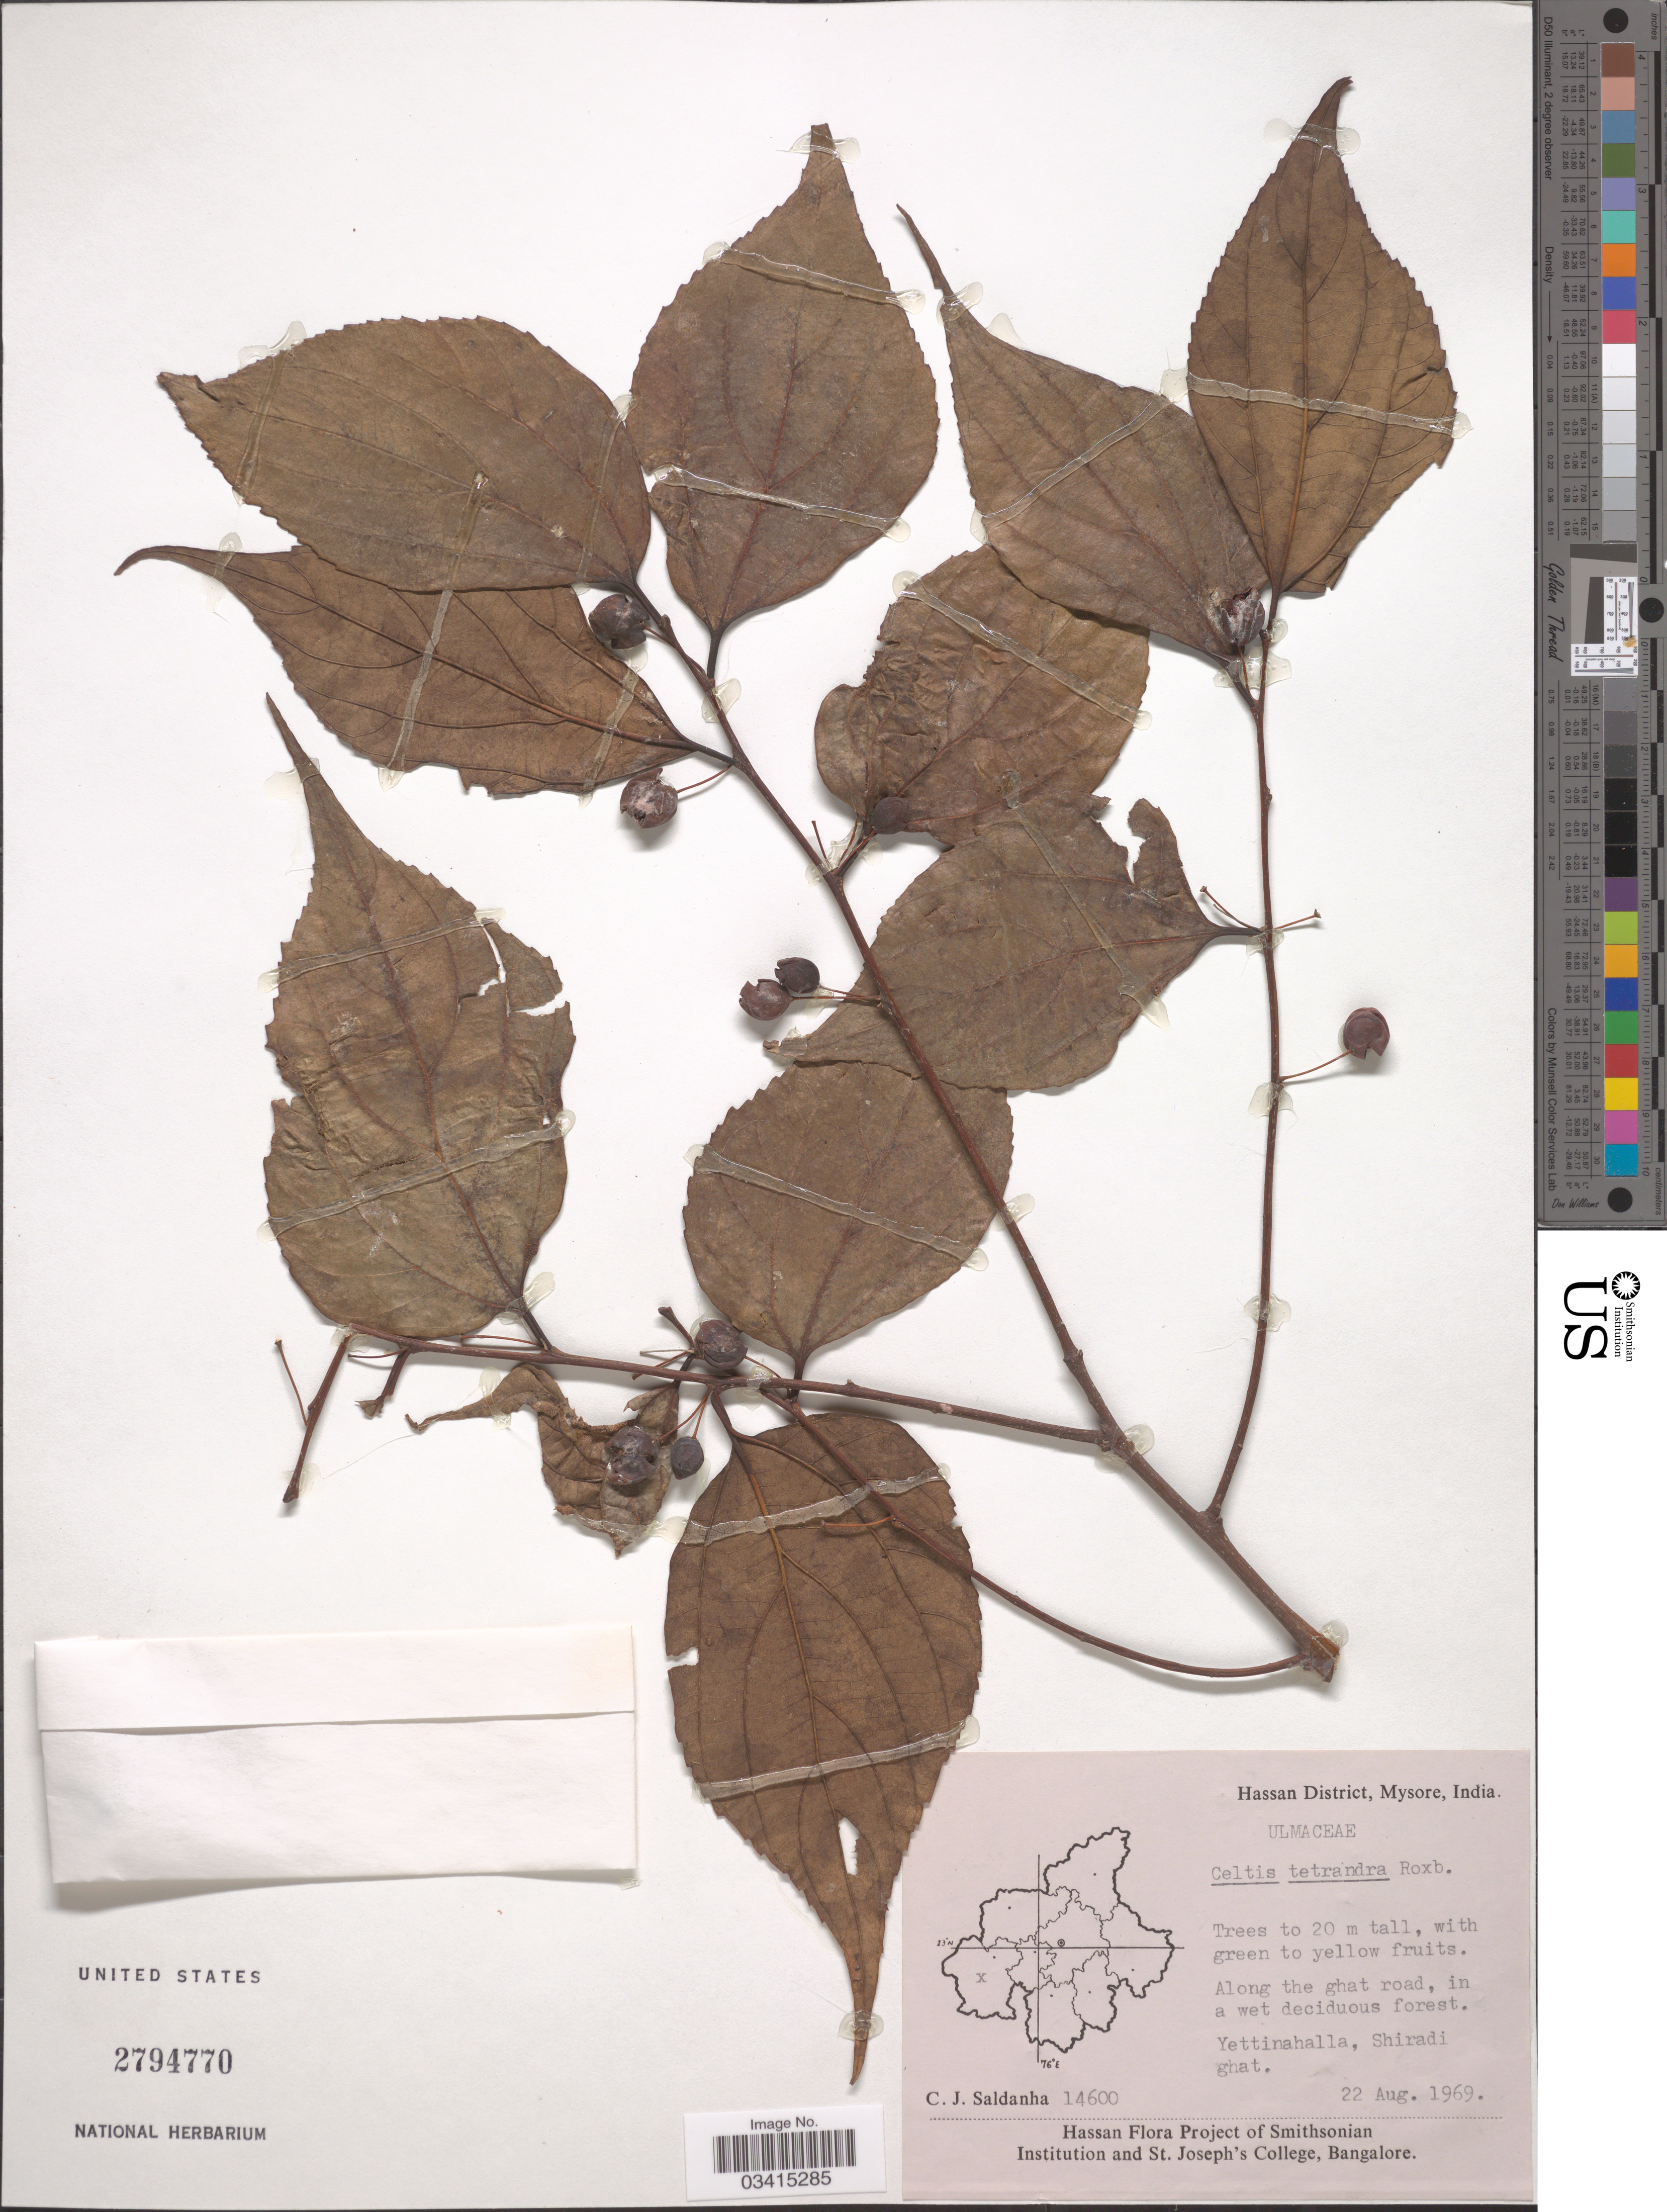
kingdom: Plantae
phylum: Tracheophyta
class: Magnoliopsida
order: Rosales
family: Cannabaceae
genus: Celtis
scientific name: Celtis tetrandra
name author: Roxb.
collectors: C. J. Saldanha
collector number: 14600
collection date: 1969-08-22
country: India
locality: Hassan District, Mysore. Yettinahalla, Shiradi ghat.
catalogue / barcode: US 2794770